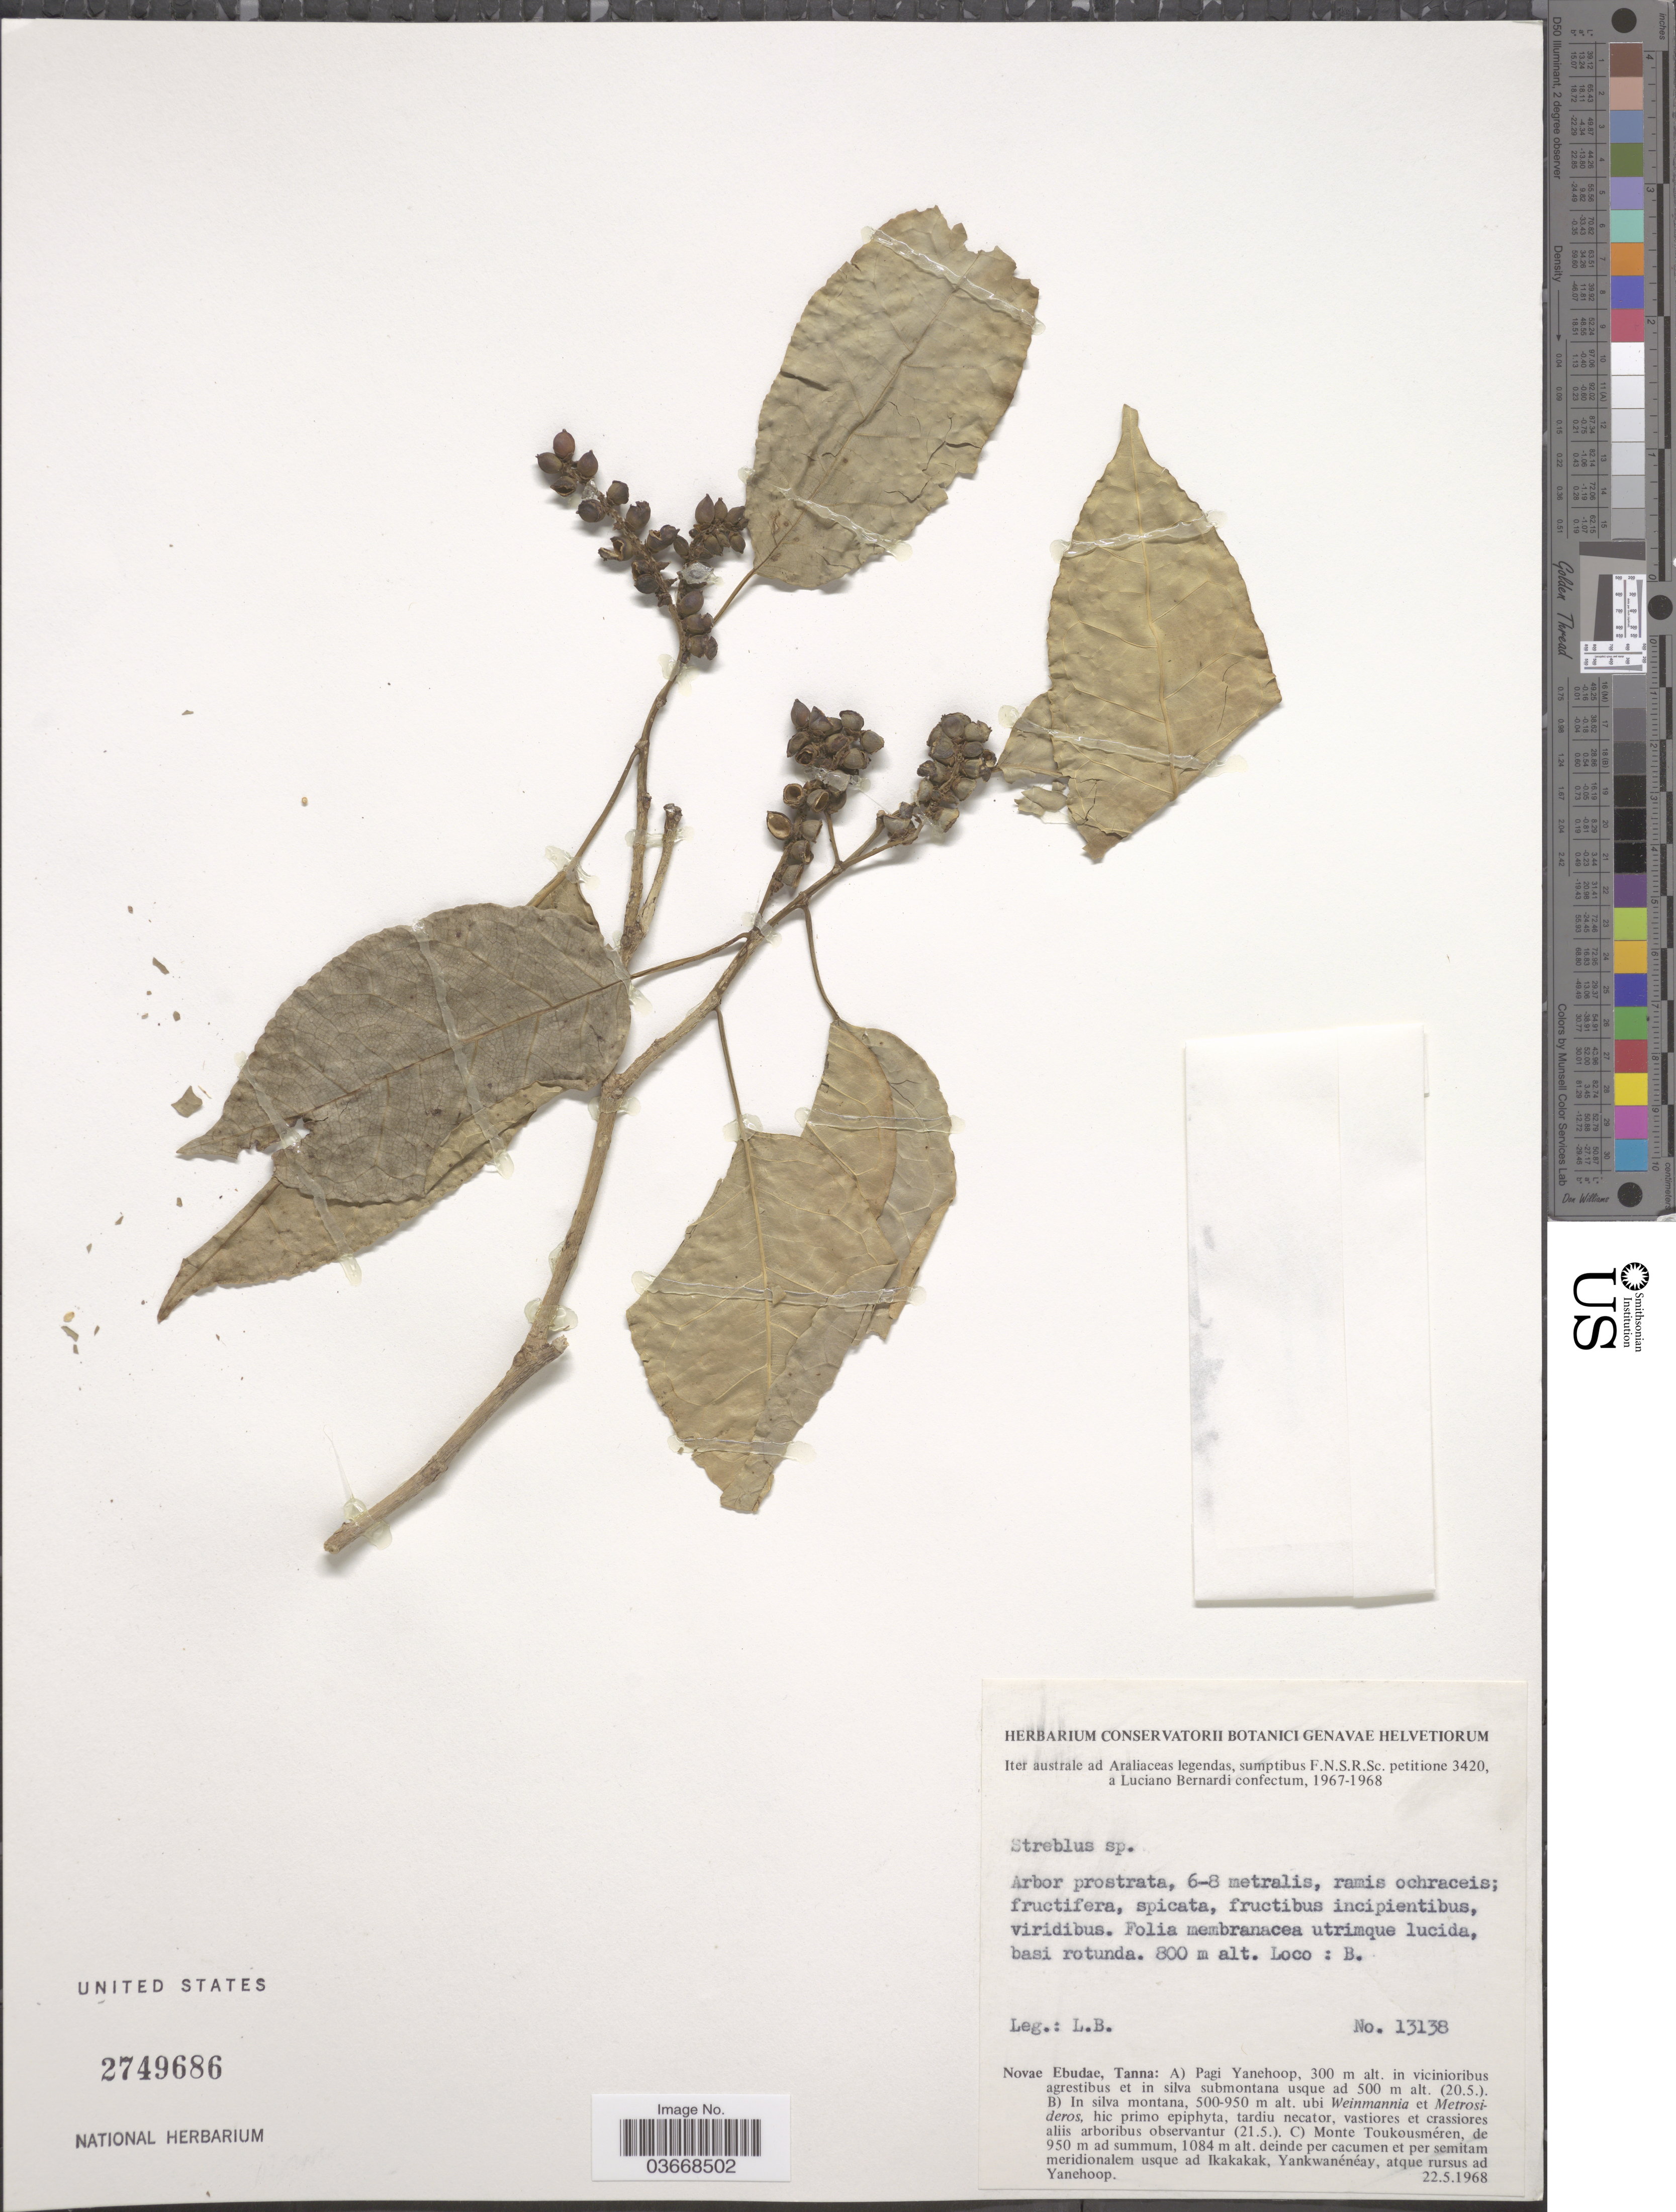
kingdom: Plantae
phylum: Tracheophyta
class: Magnoliopsida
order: Rosales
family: Moraceae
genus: Paratrophis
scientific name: Paratrophis anthropophagorum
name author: (Seem.) Benth. & Hook. f. ex Drake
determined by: Strong, Mark T., (BOT), Smithsonian Institution - National Museum of Natural History (UNITED STATES)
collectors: L. Bernardi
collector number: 13138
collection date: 1968-05-22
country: Vanuatu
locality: Novae Ebudae, Tanna.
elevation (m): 500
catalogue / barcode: US 2749686